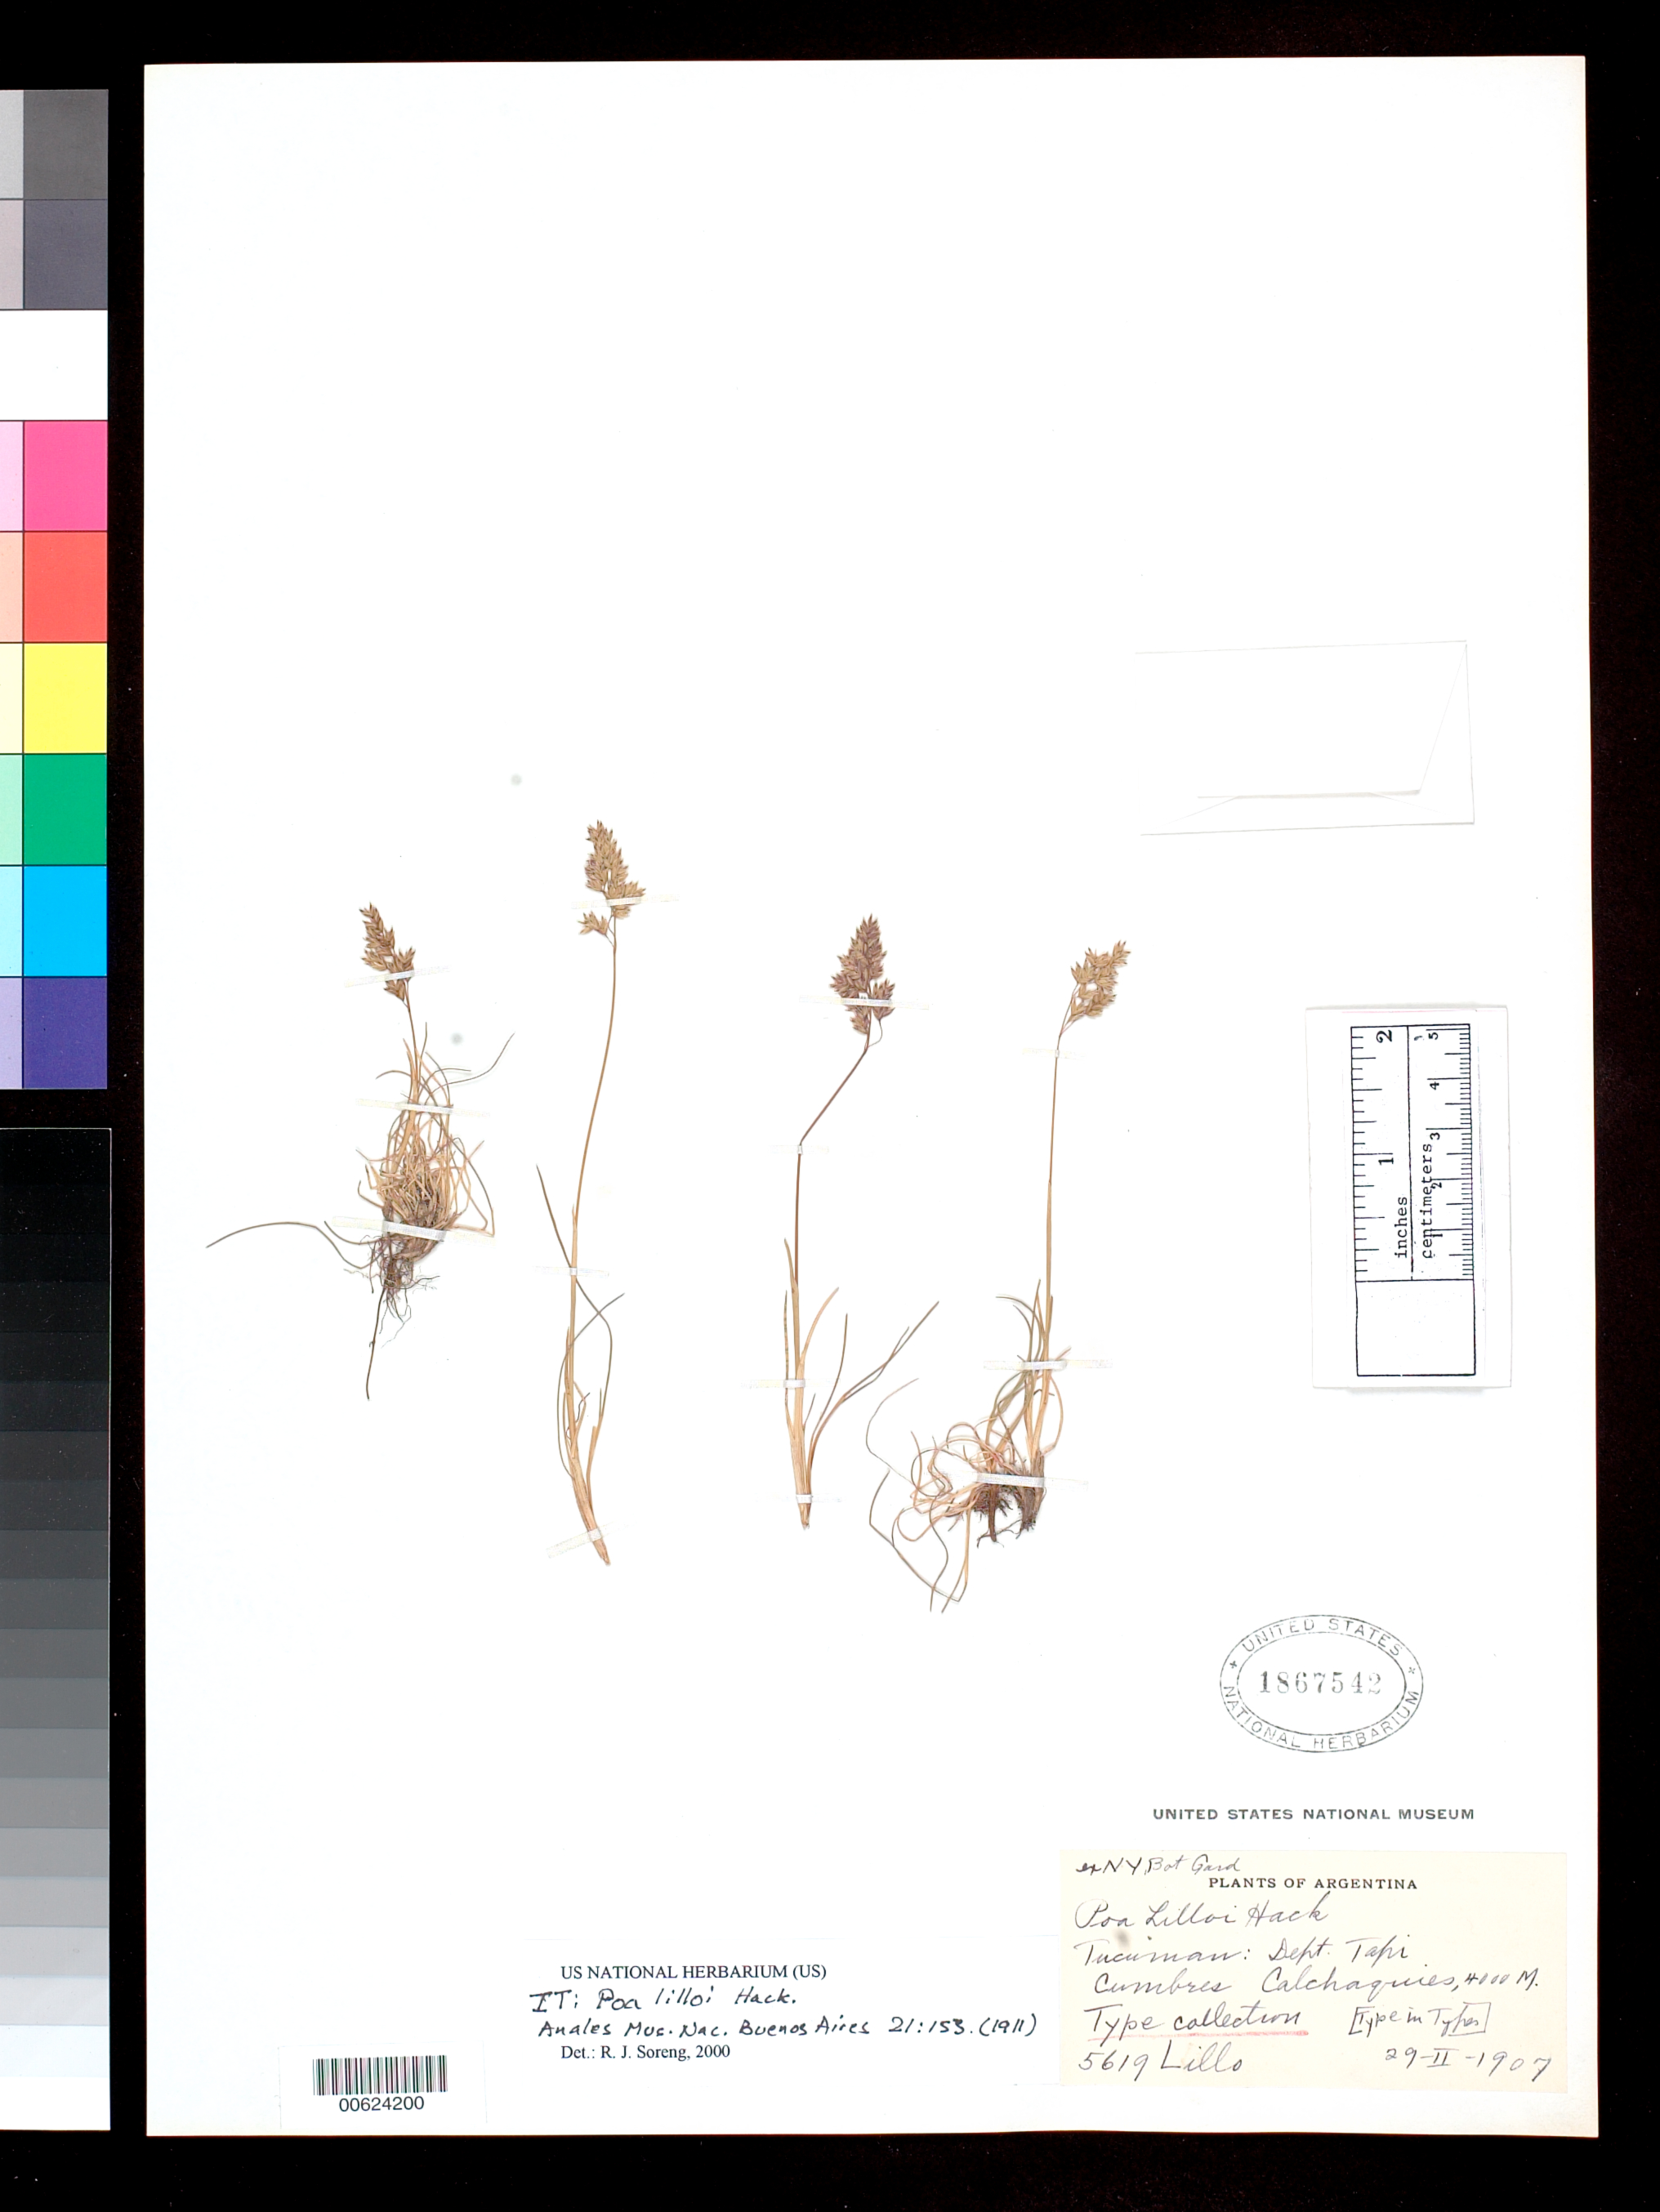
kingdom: Plantae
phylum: Tracheophyta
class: Liliopsida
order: Poales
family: Poaceae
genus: Poa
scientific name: Poa lilloi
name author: Hack. in Stuck.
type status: Isotype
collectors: M. Lillo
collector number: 5619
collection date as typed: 29 Feb 1907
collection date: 1907-02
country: Argentina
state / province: Tucumán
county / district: Tafí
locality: Cumbres Calchaquies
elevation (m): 4000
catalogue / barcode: US 1867542